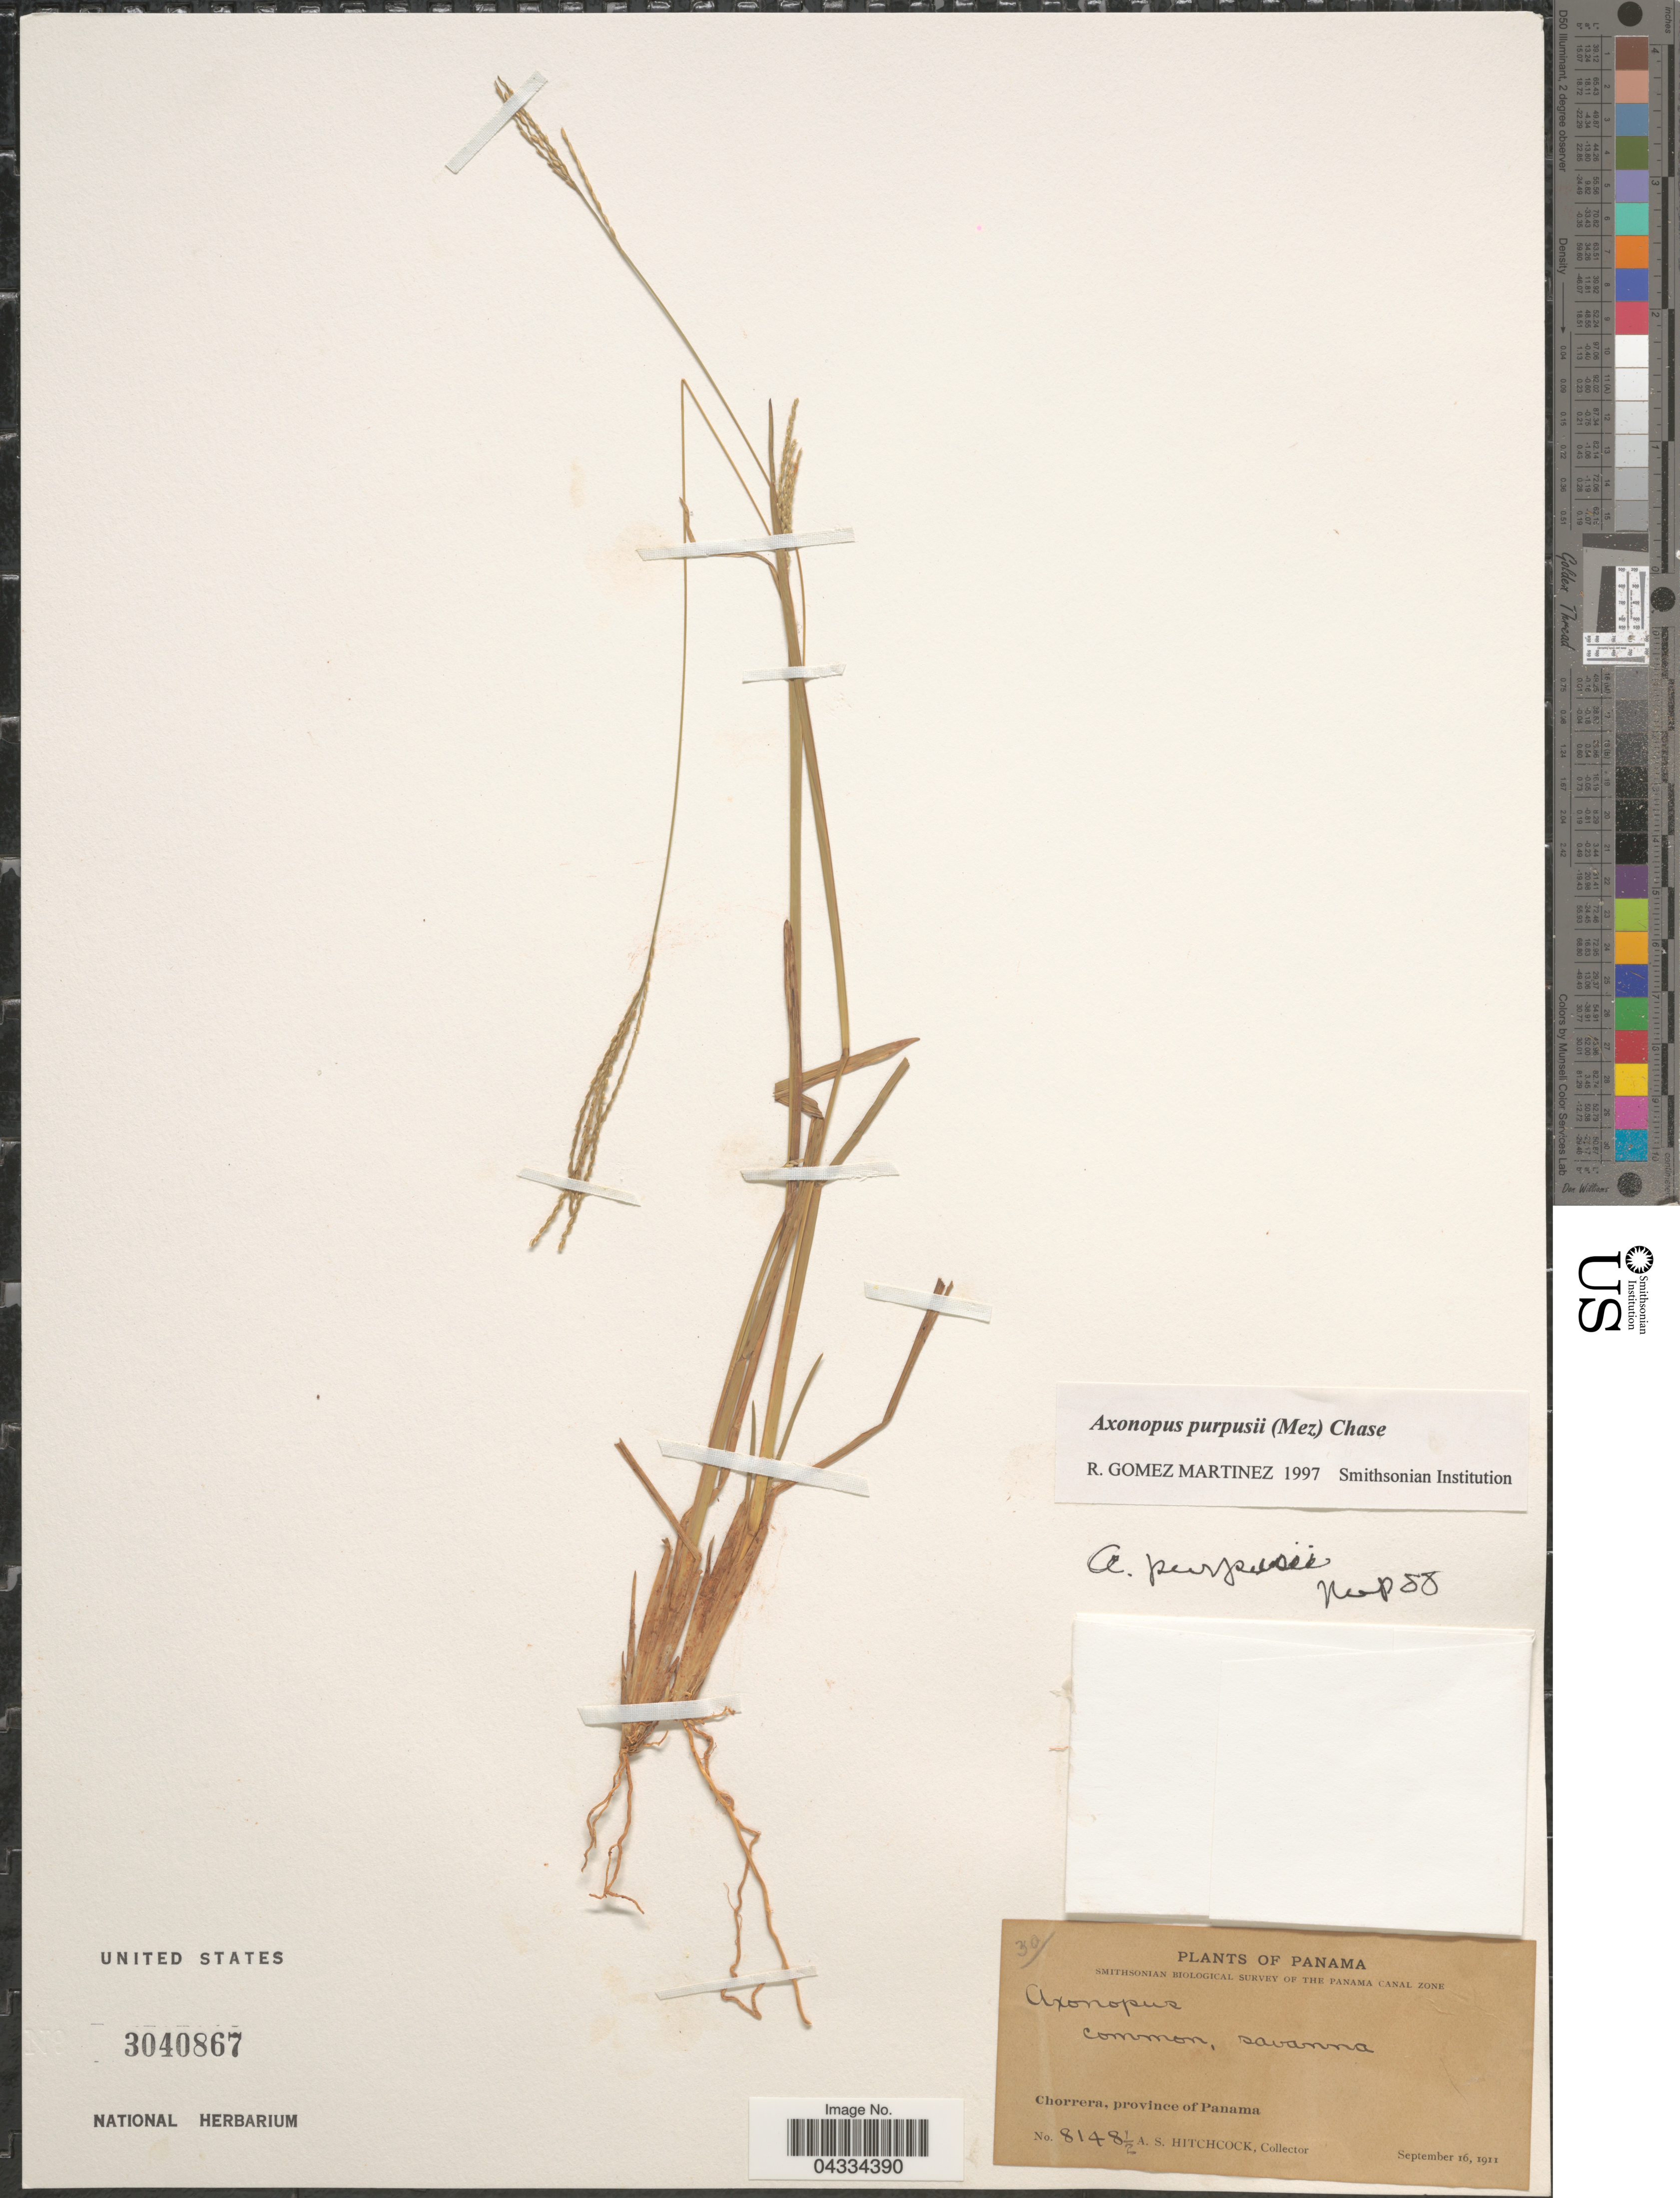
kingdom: Plantae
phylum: Tracheophyta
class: Liliopsida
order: Poales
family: Poaceae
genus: Axonopus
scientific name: Axonopus purpusii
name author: (Mez) Chase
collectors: A. S. Hitchcock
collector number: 8148½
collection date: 1911-09-16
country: Panama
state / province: Panamá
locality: Smithsonian Biological Survey of the Panama Canal Zone. Chorrera.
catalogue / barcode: US 3040867